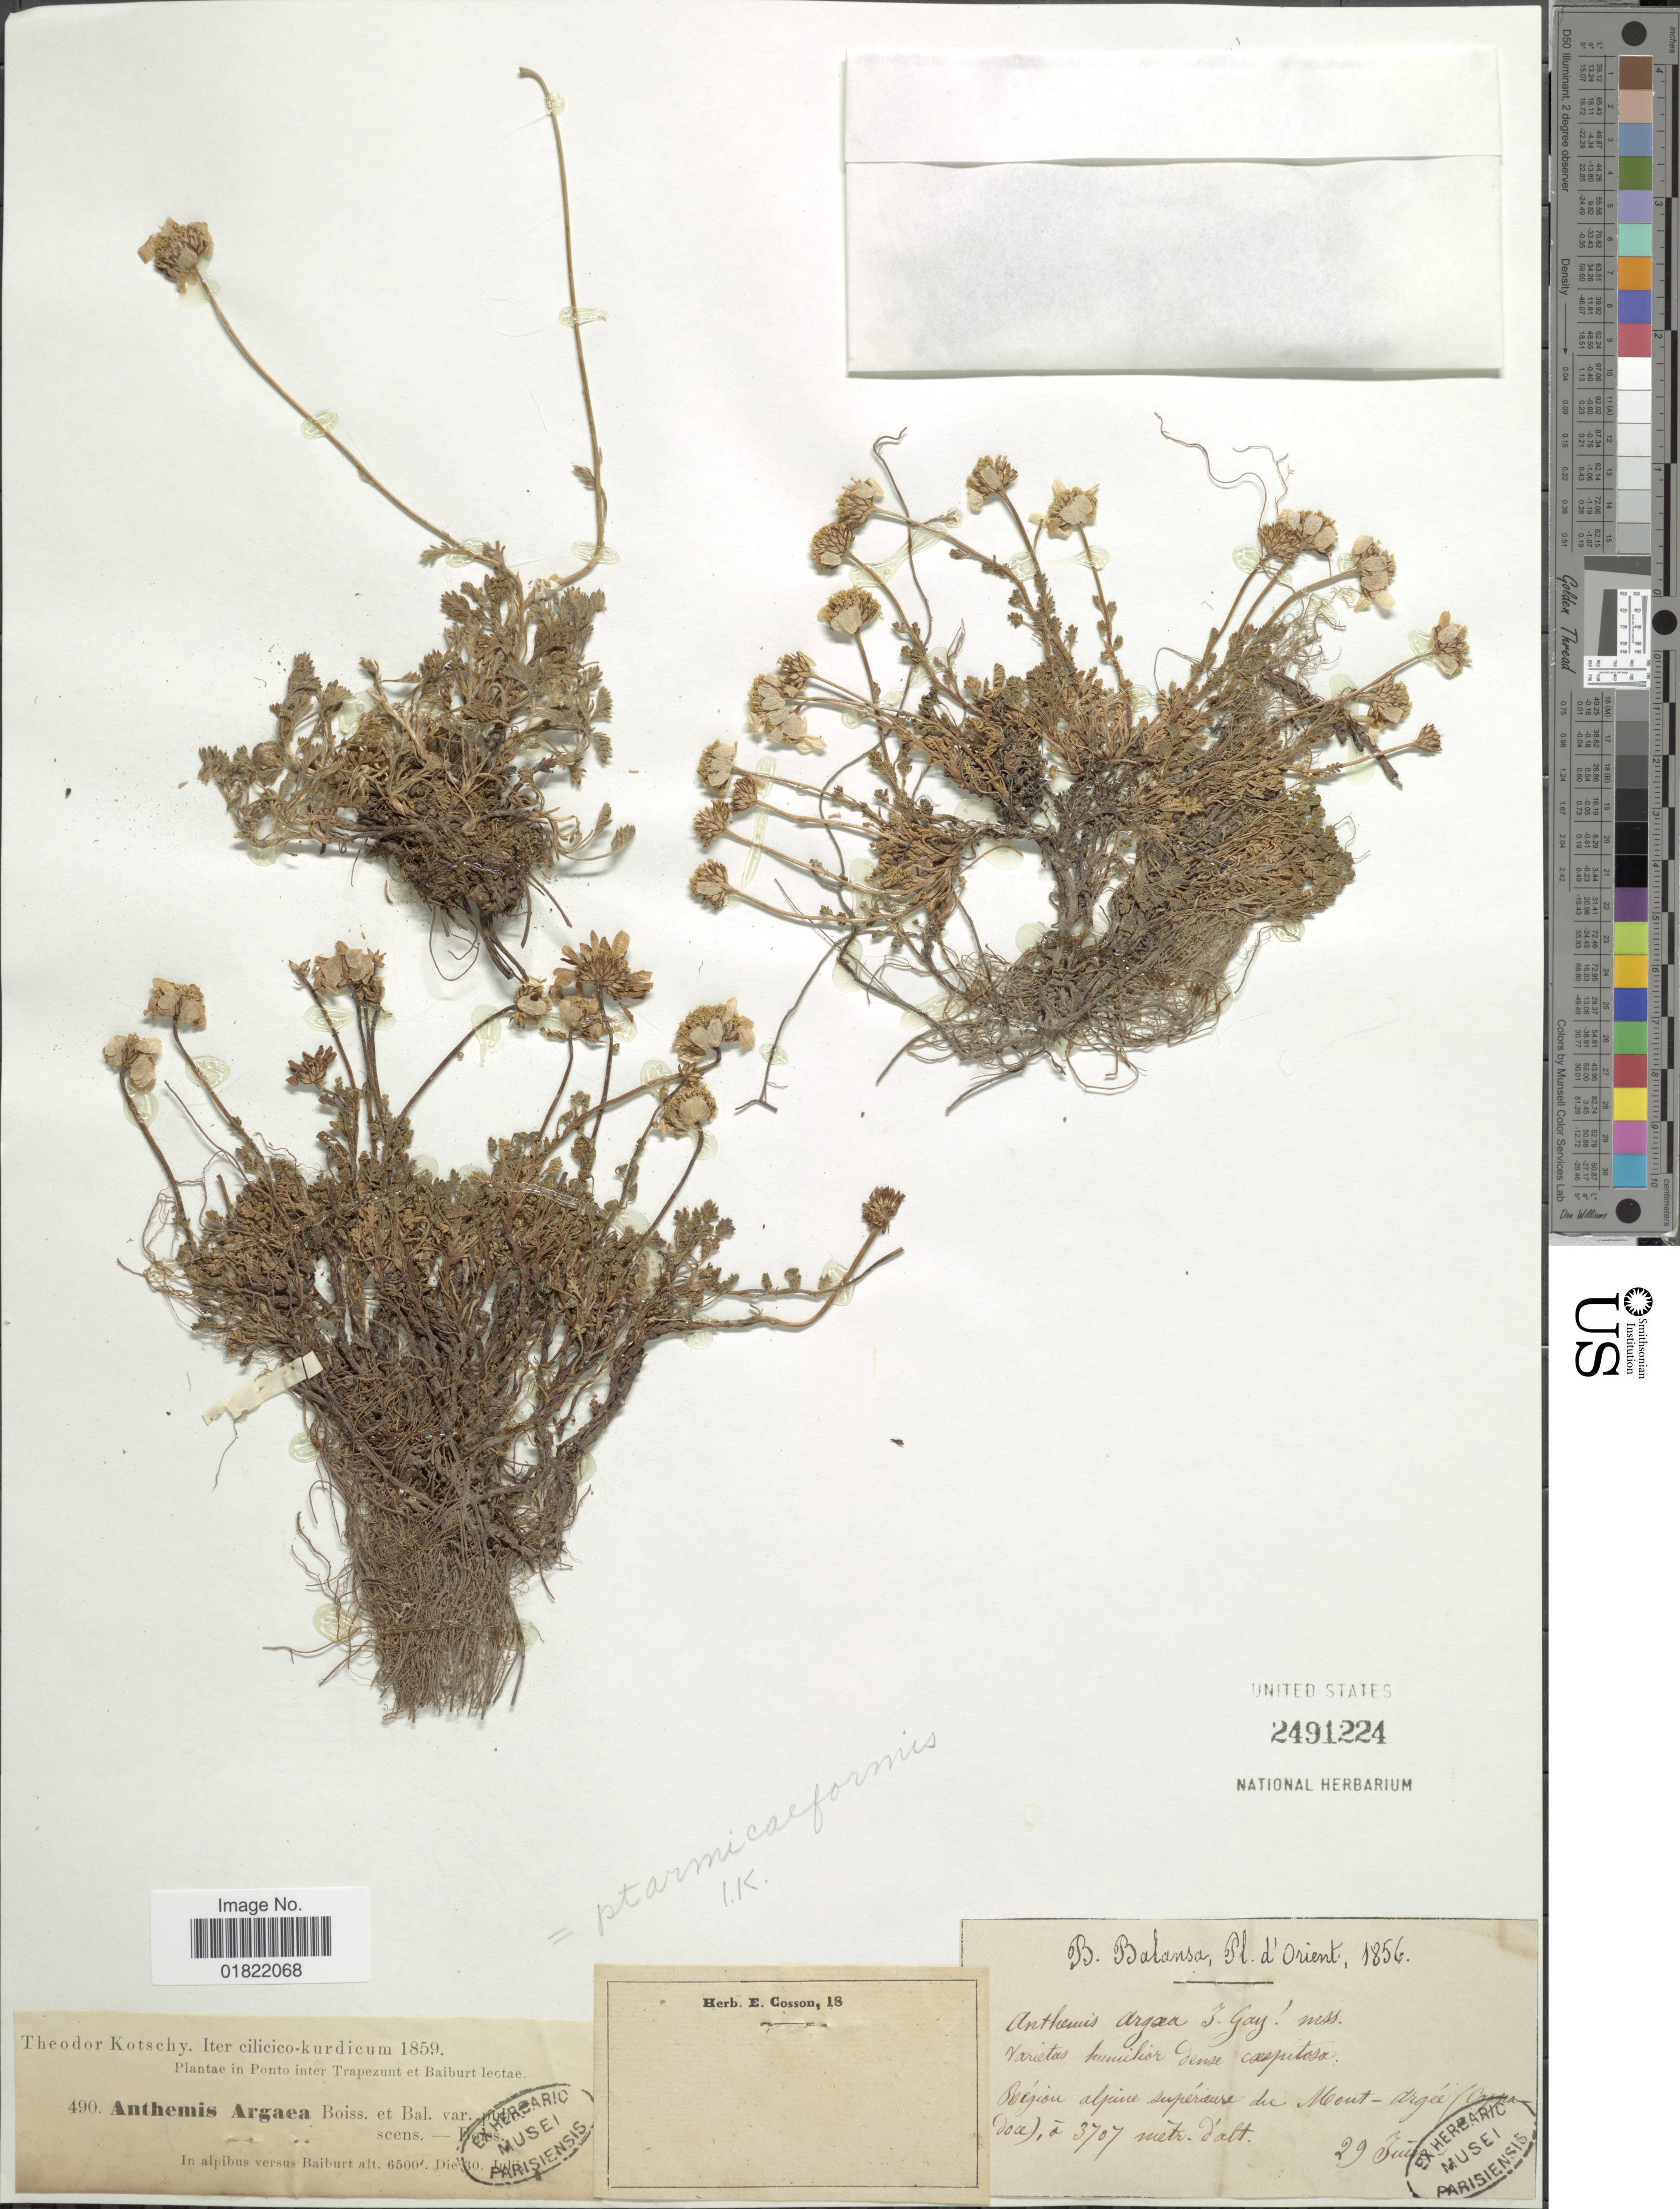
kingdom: Plantae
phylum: Tracheophyta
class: Magnoliopsida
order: Asterales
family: Asteraceae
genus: Anthemis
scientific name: Anthemis ptarmicaeformis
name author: K. Koch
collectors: B. Balansa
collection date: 1856-06-19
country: Turkey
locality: Region alpine supreuse du Mount - Argee (Cappa- doce) [interpreted]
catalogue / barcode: US 2491224-2